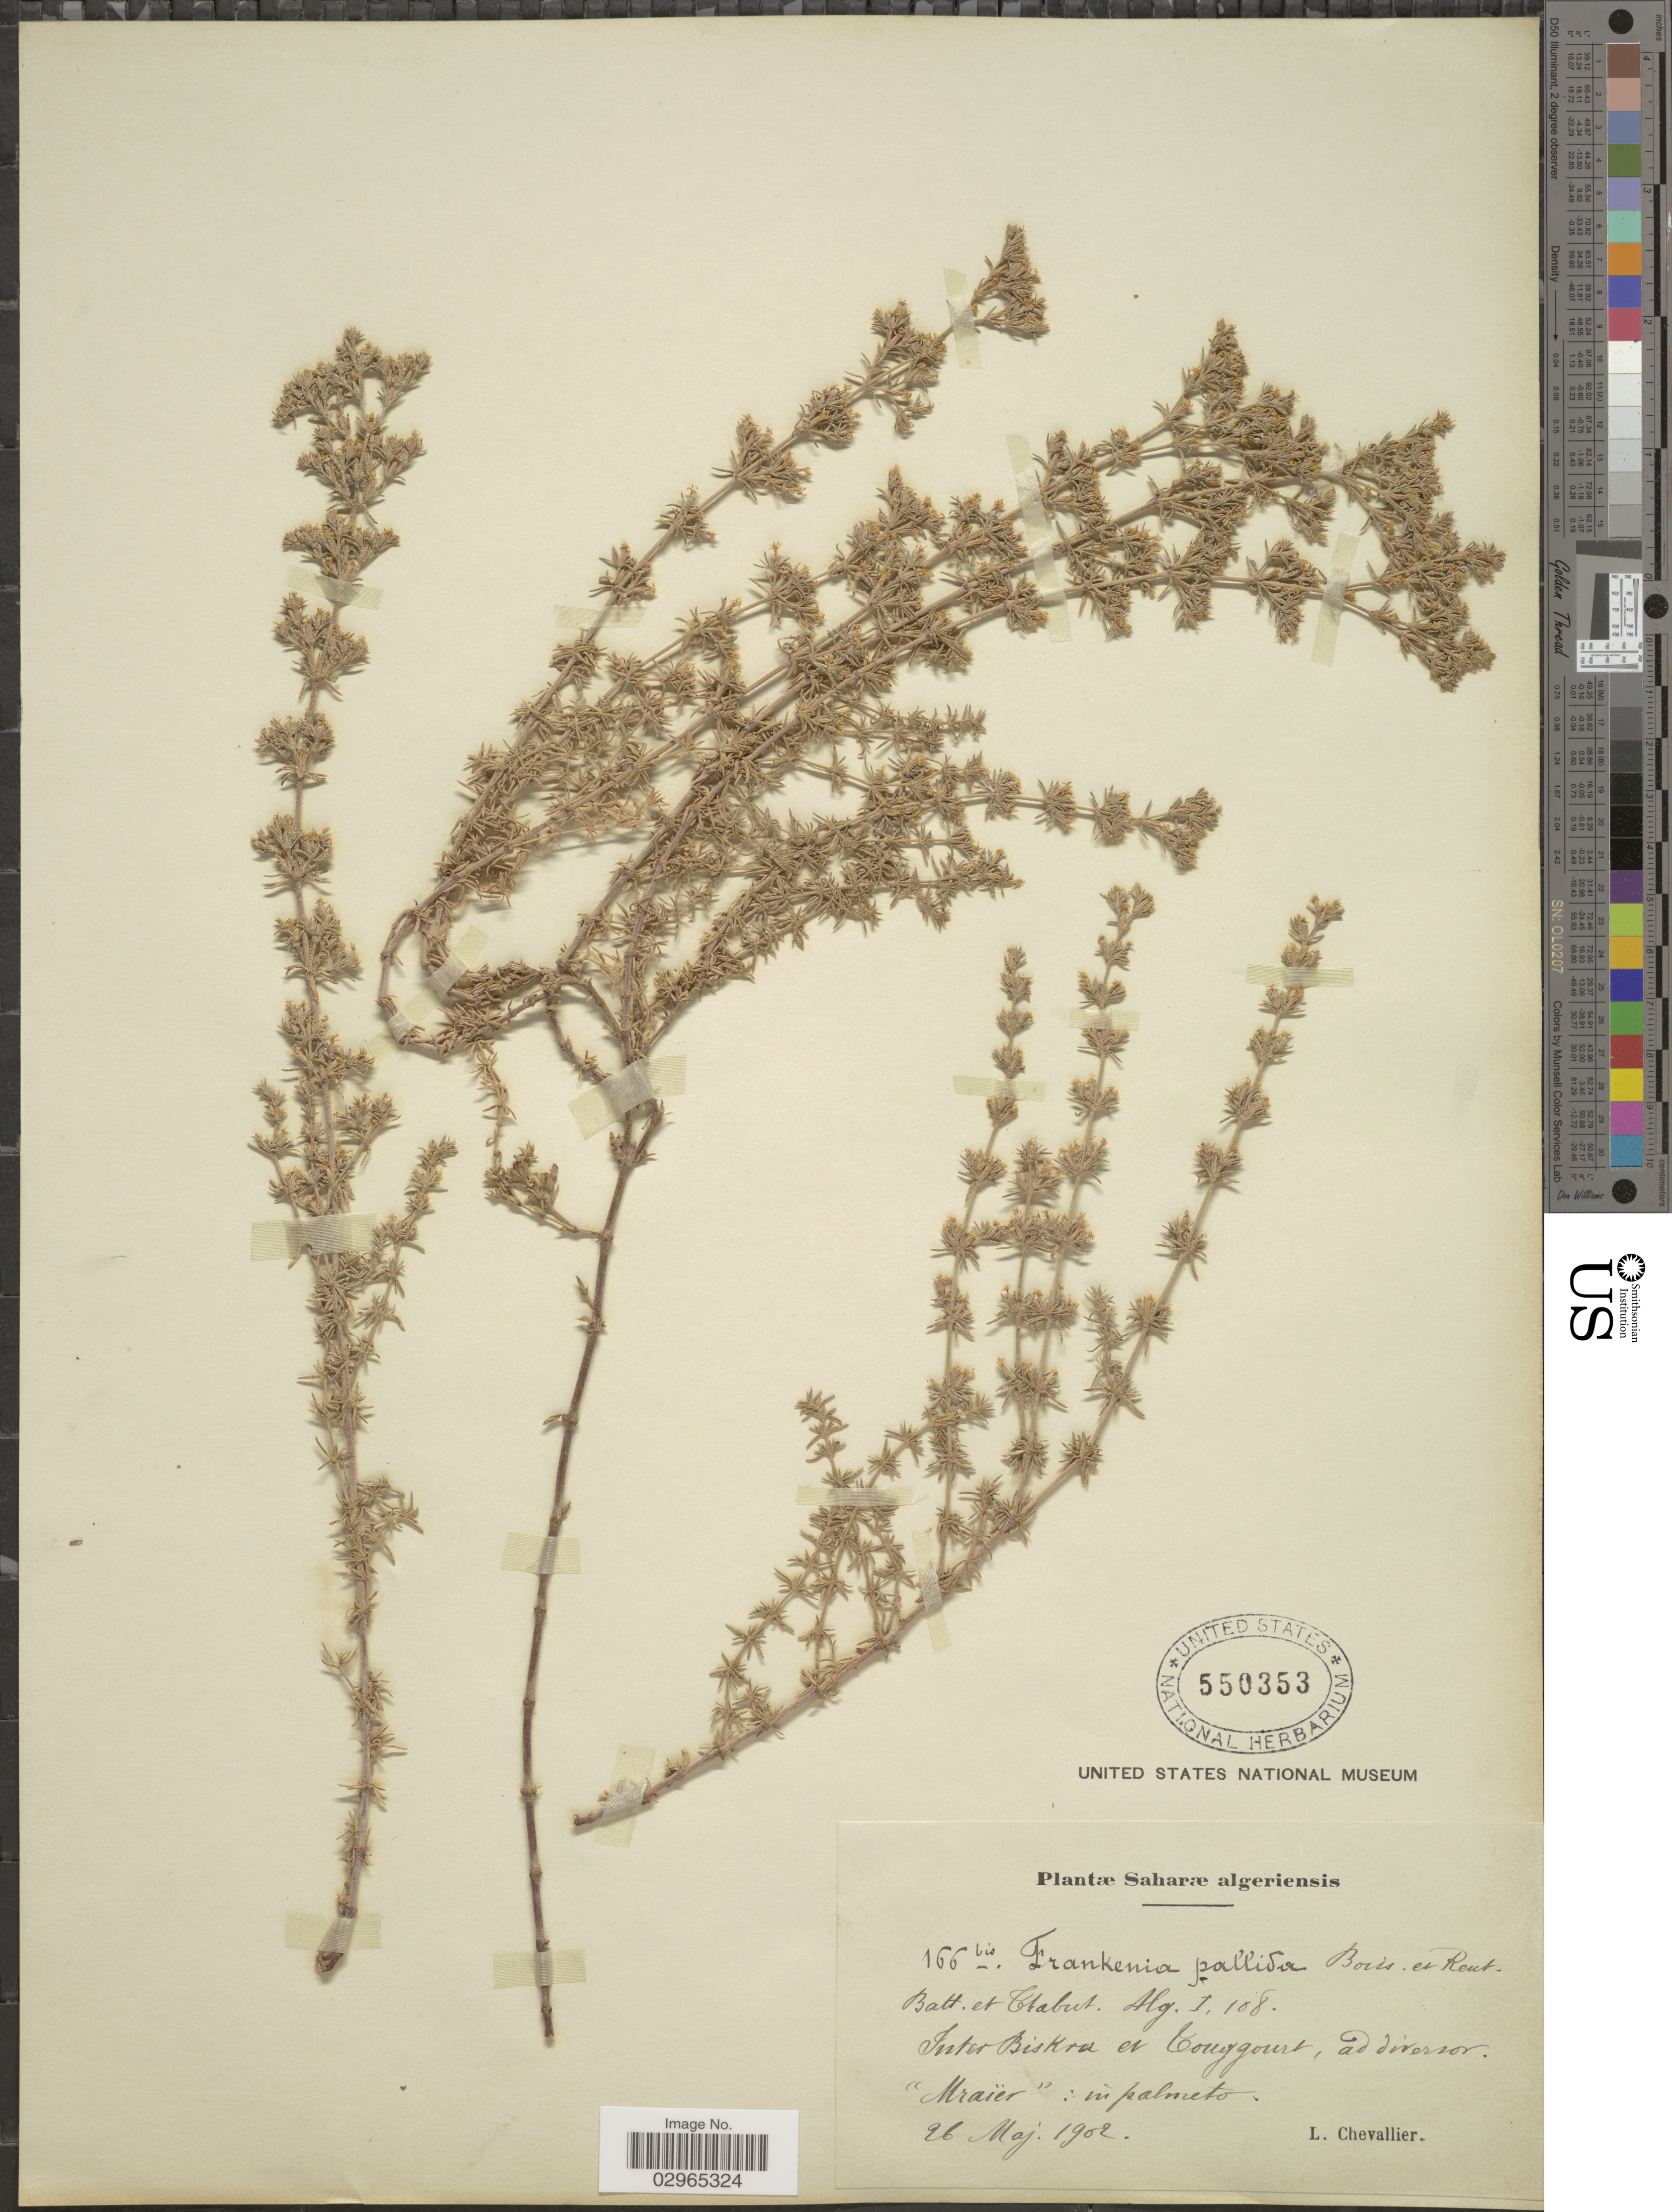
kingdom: Plantae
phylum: Tracheophyta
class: Magnoliopsida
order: Caryophyllales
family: Frankeniaceae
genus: Frankenia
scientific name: Frankenia pallida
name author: Boiss.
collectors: L. Chevallier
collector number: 166bis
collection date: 1902-05-26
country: Algeria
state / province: Biskra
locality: Saharæ algeriensis. Inter Biskra et Couggourt, ad diversor.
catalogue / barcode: US 550353